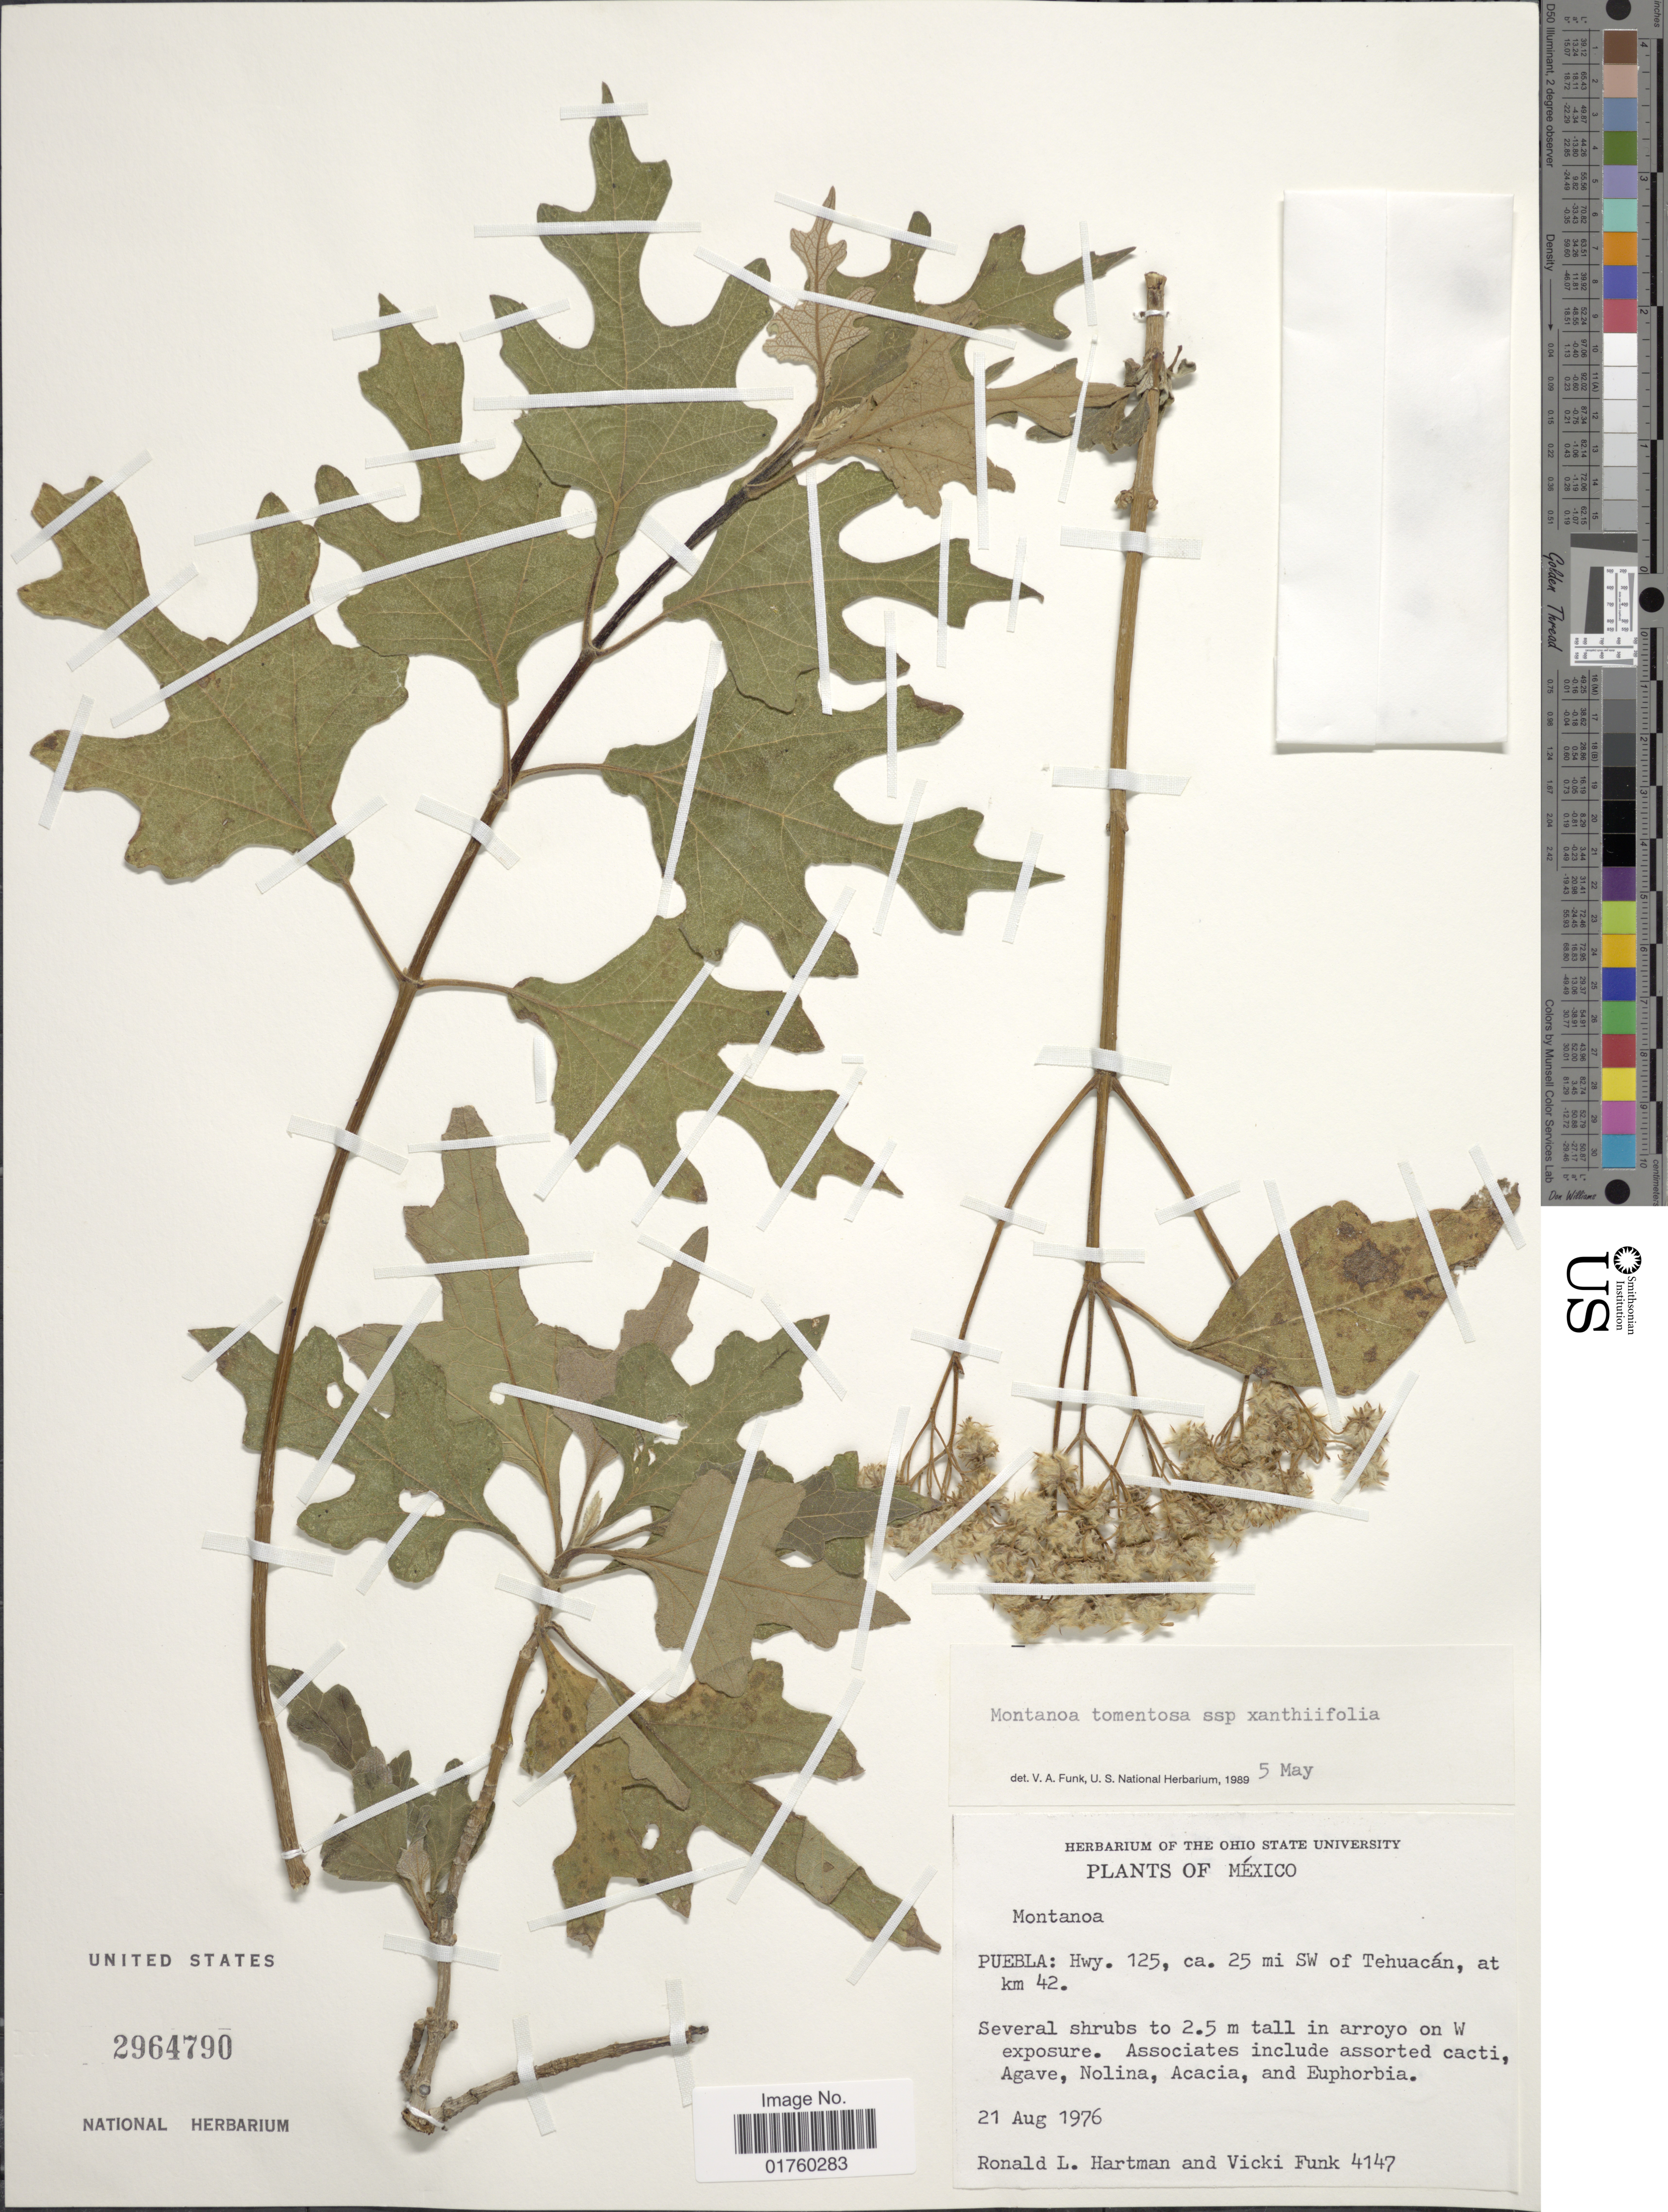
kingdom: Plantae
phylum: Tracheophyta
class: Magnoliopsida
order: Asterales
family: Asteraceae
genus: Montanoa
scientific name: Montanoa tomentosa subsp. xanthiifolia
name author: (Sch. Bip. in C. Koch) V.A. Funk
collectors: R. Hartman & V. Funk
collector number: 4147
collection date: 1976-08-21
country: Mexico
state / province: Puebla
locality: Hwy. 125, ca. 25 mi SW of Tehuacan, at km 42.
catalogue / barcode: US 2964790